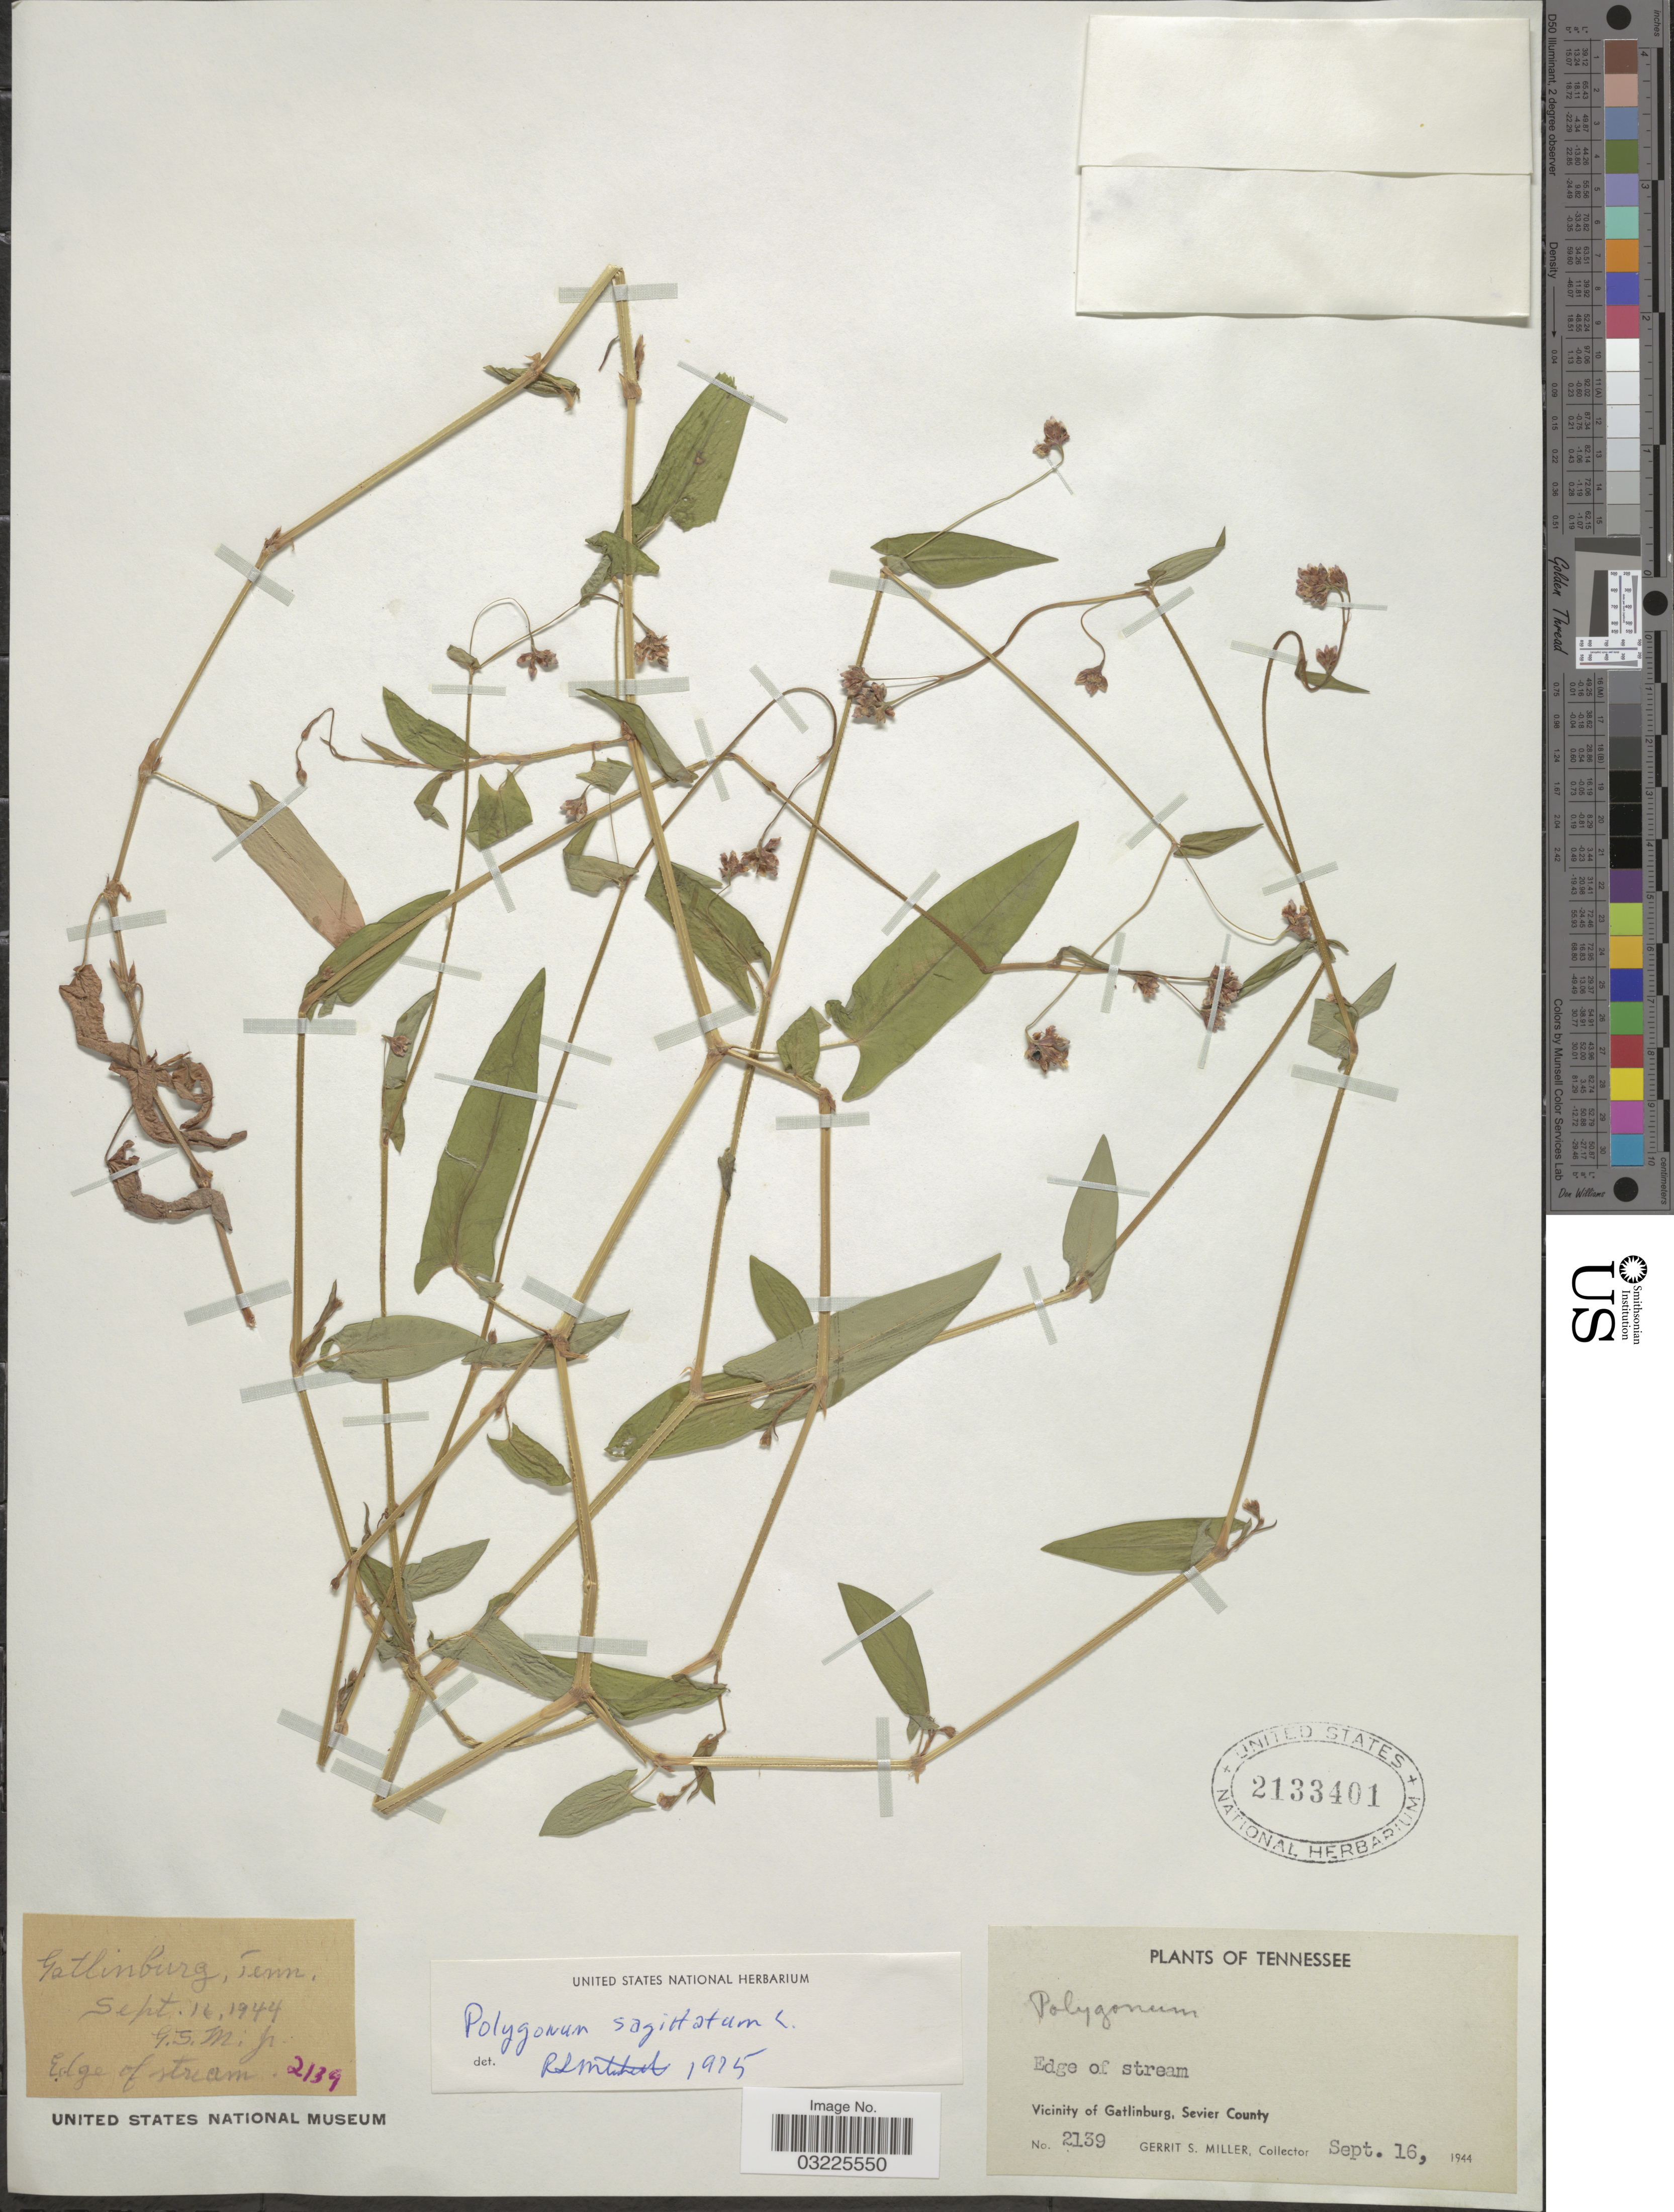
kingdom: Plantae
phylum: Tracheophyta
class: Magnoliopsida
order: Caryophyllales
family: Polygonaceae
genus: Persicaria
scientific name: Persicaria sagittata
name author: (L.) H. Gross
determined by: Atha, D. E.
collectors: G. S. Miller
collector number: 2139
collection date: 1944-09-16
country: United States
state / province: Tennessee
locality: Vicinity of Gatlinburg, Sevier County.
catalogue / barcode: US 2133401